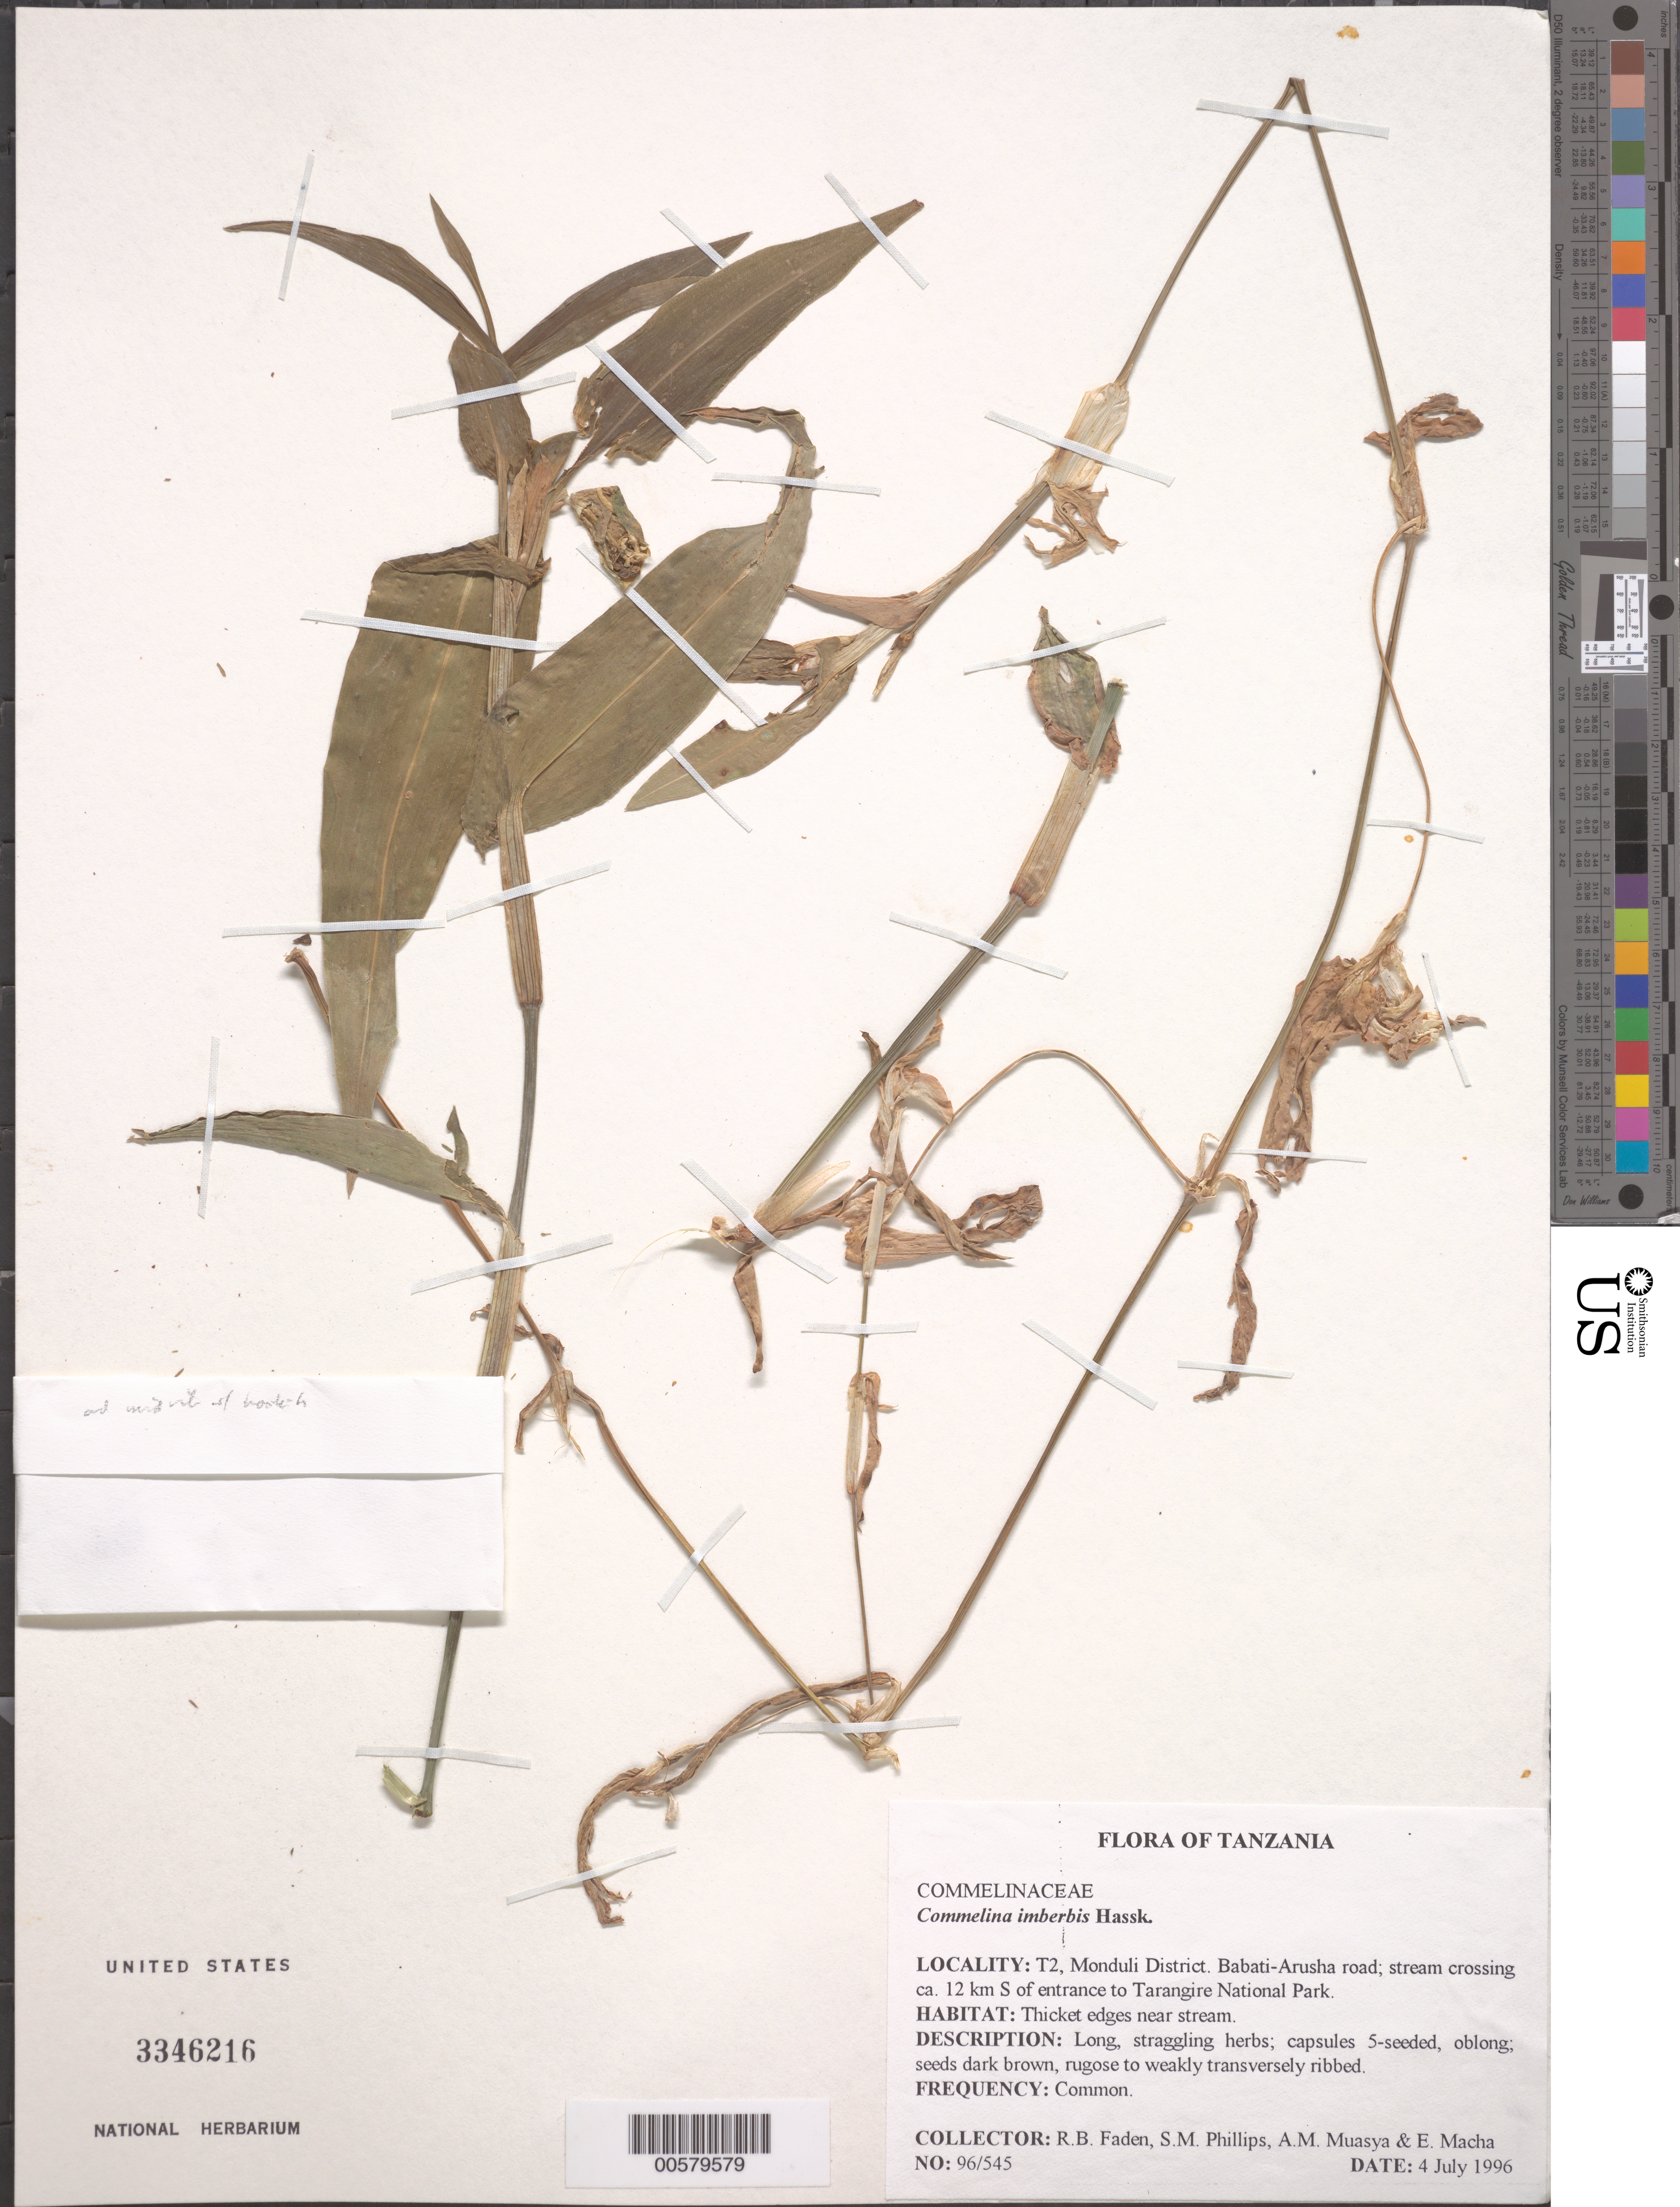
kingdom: Plantae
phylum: Tracheophyta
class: Liliopsida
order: Commelinales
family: Commelinaceae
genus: Commelina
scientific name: Commelina imberbis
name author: Ehrenb. ex Hassk.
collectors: R. B. Faden, S. M. Phillips, A. Muasya & E. Macha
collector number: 96/545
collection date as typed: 04 Jul 1996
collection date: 1996-07-04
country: Tanzania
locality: Mondiuli dist., babati-arusha road, s of entrance to tarangire national park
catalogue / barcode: US 3346216